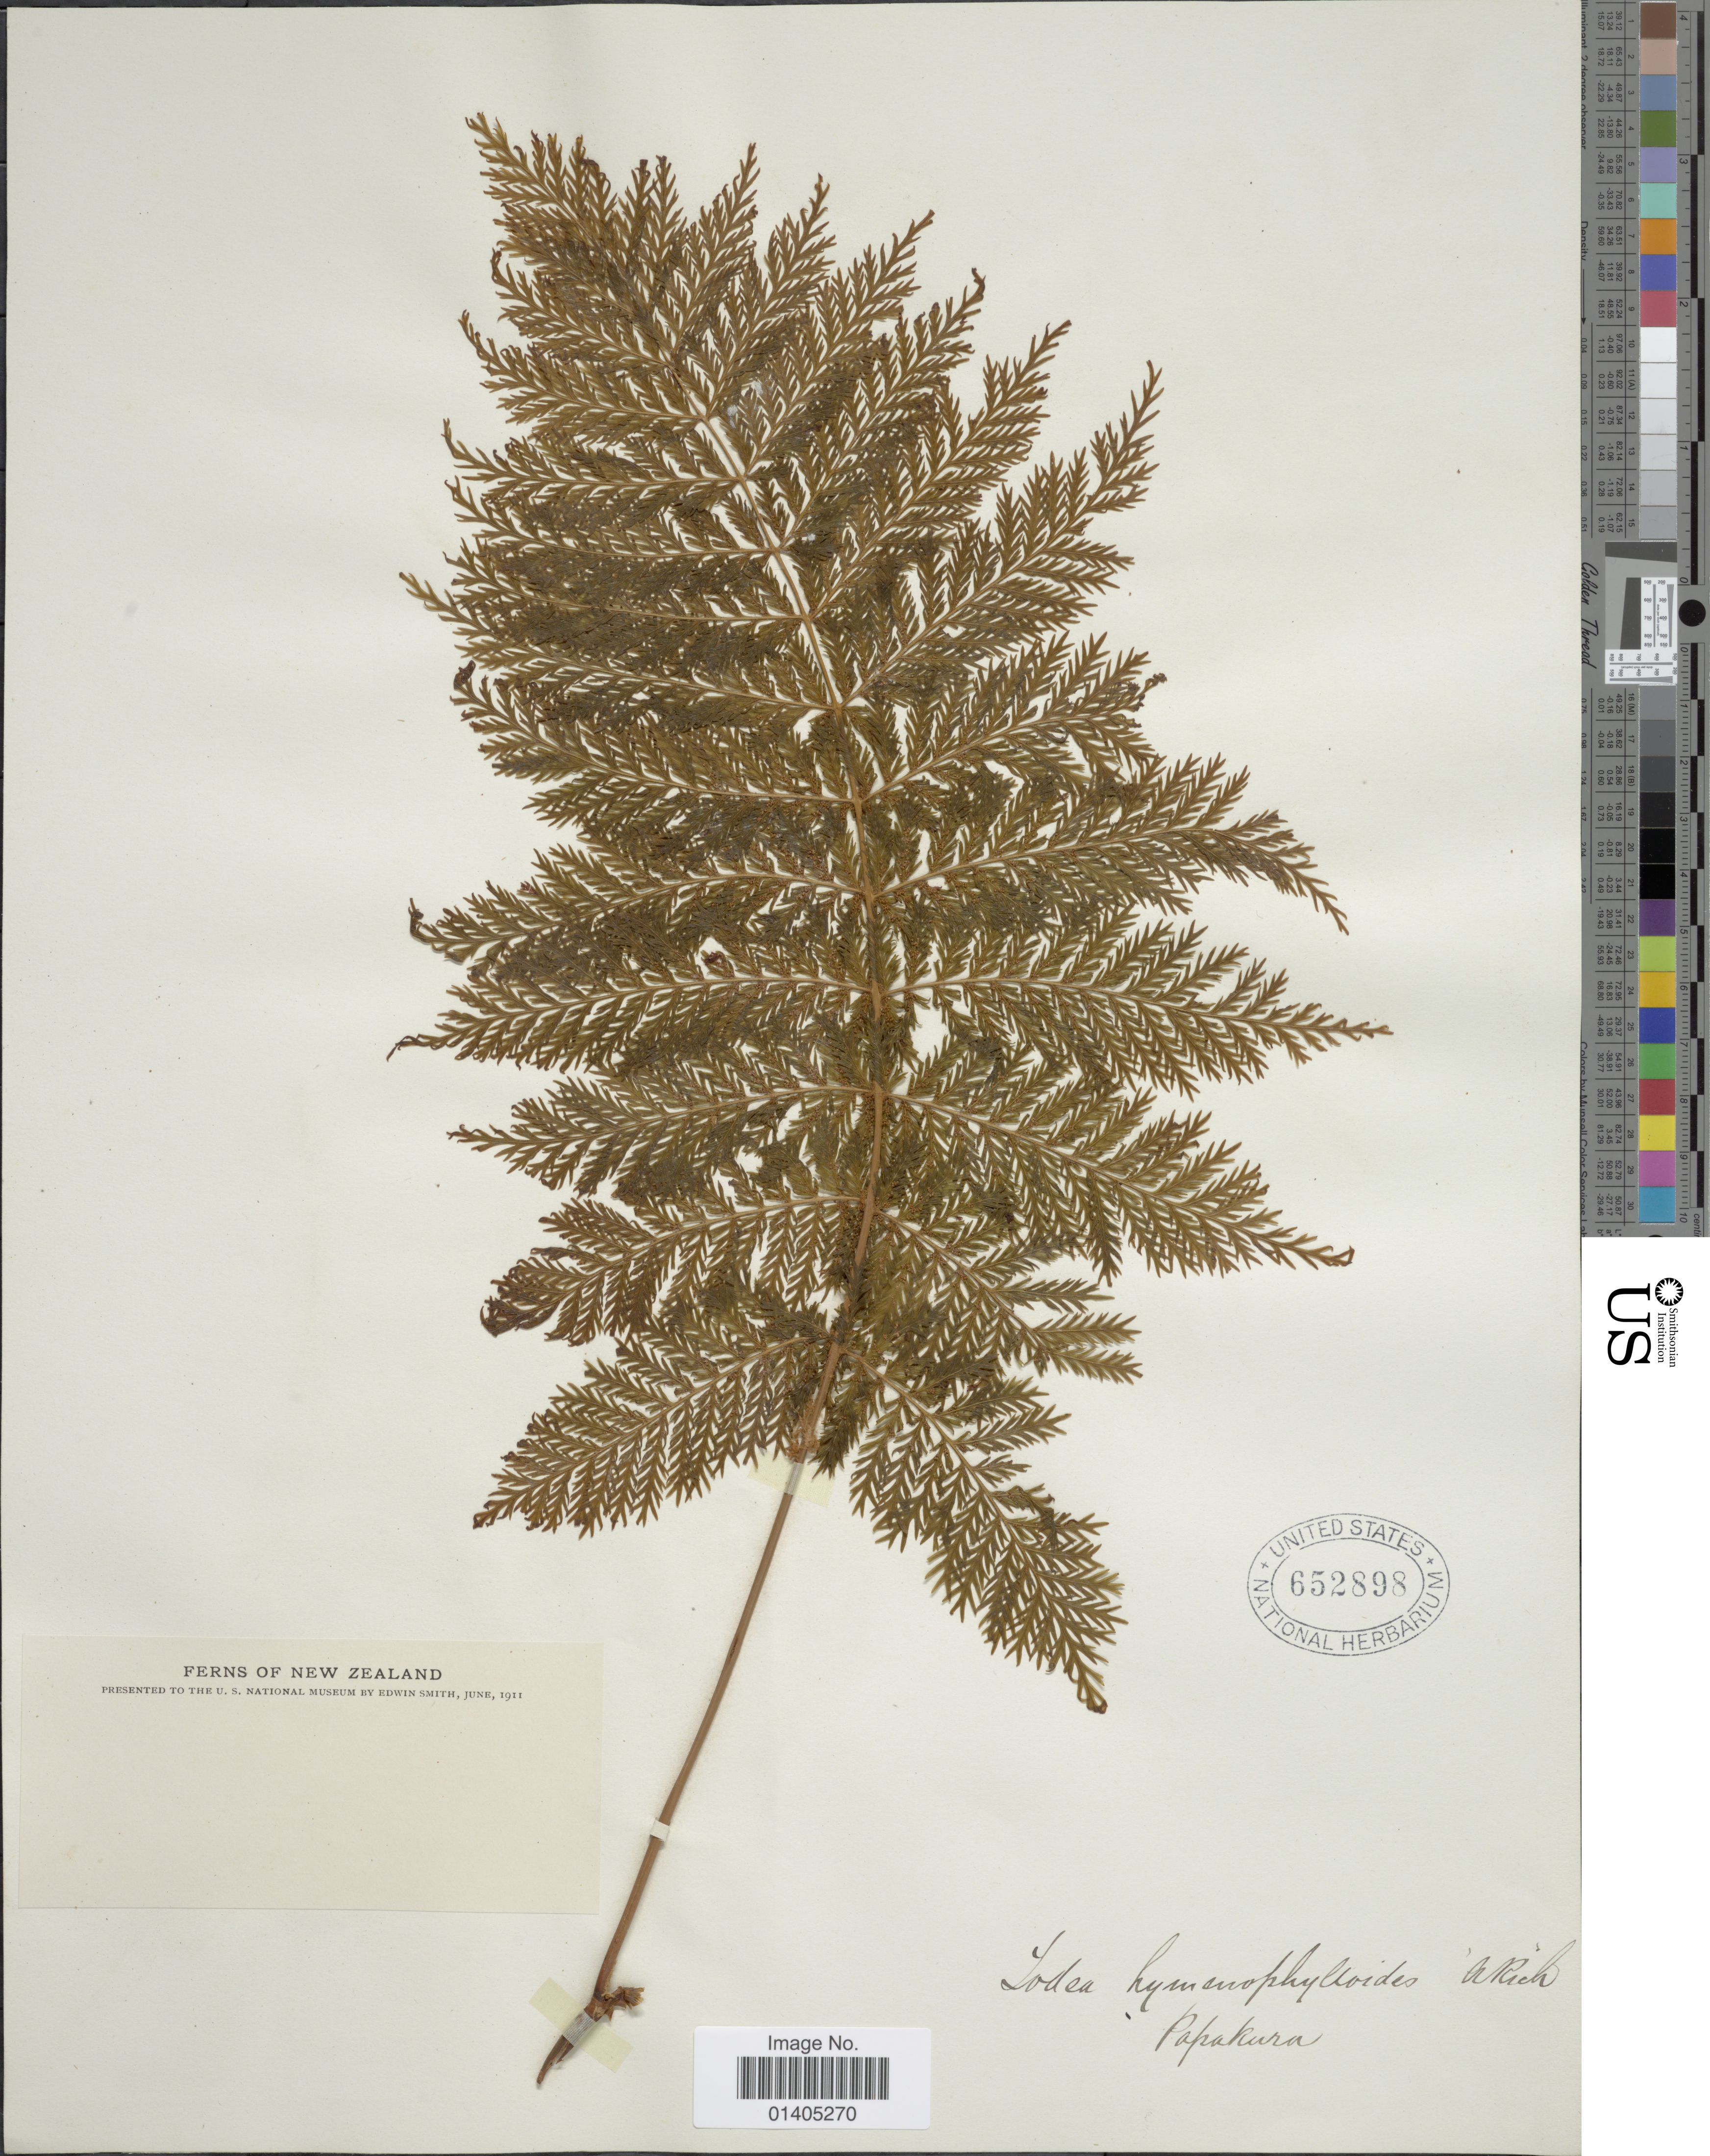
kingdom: Plantae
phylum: Tracheophyta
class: Polypodiopsida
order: Osmundales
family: Osmundaceae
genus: Leptopteris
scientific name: Leptopteris hymenophylloides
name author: (A. Rich.) C. Presl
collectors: E. B. Smith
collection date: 1911-06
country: New Zealand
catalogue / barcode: US 652898